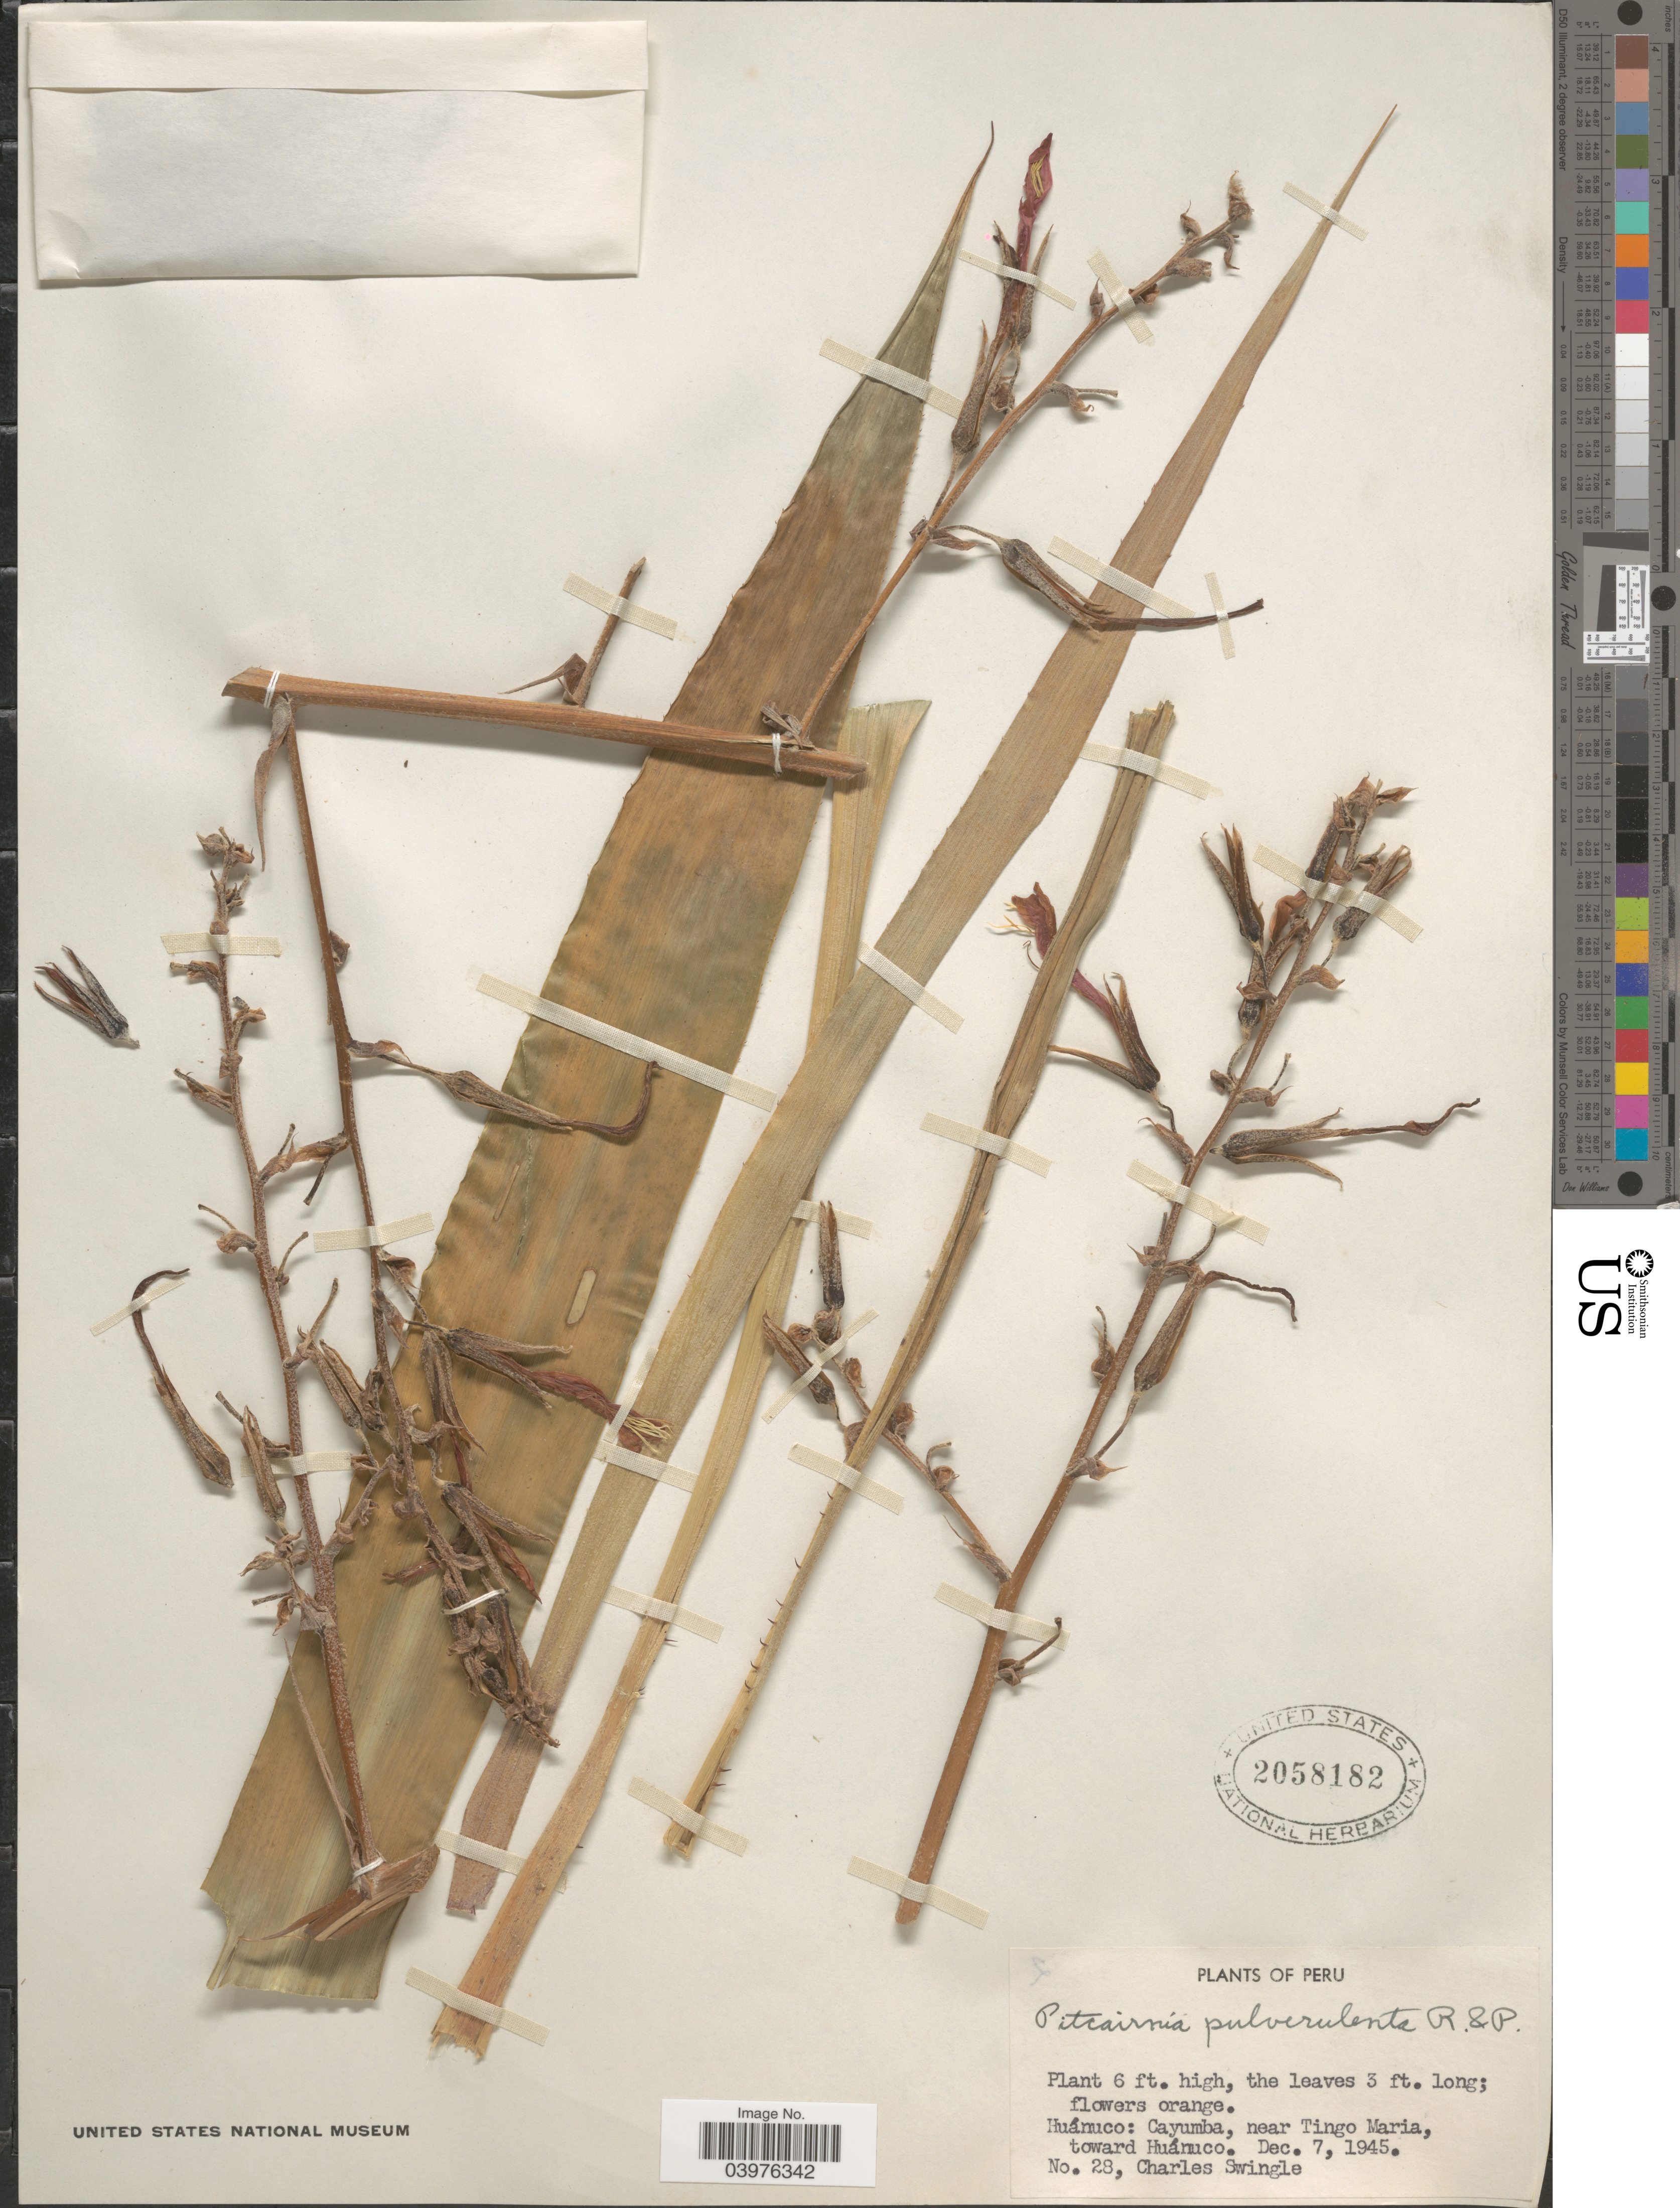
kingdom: Plantae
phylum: Tracheophyta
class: Liliopsida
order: Poales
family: Bromeliaceae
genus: Pitcairnia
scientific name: Pitcairnia pulverulenta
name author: Ruiz & Pav.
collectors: C. Swingle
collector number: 28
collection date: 1945-12-07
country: Peru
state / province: Huánuco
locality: Cayumba, near Tingo Maria, toward Huánuco.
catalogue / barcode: US 2058182